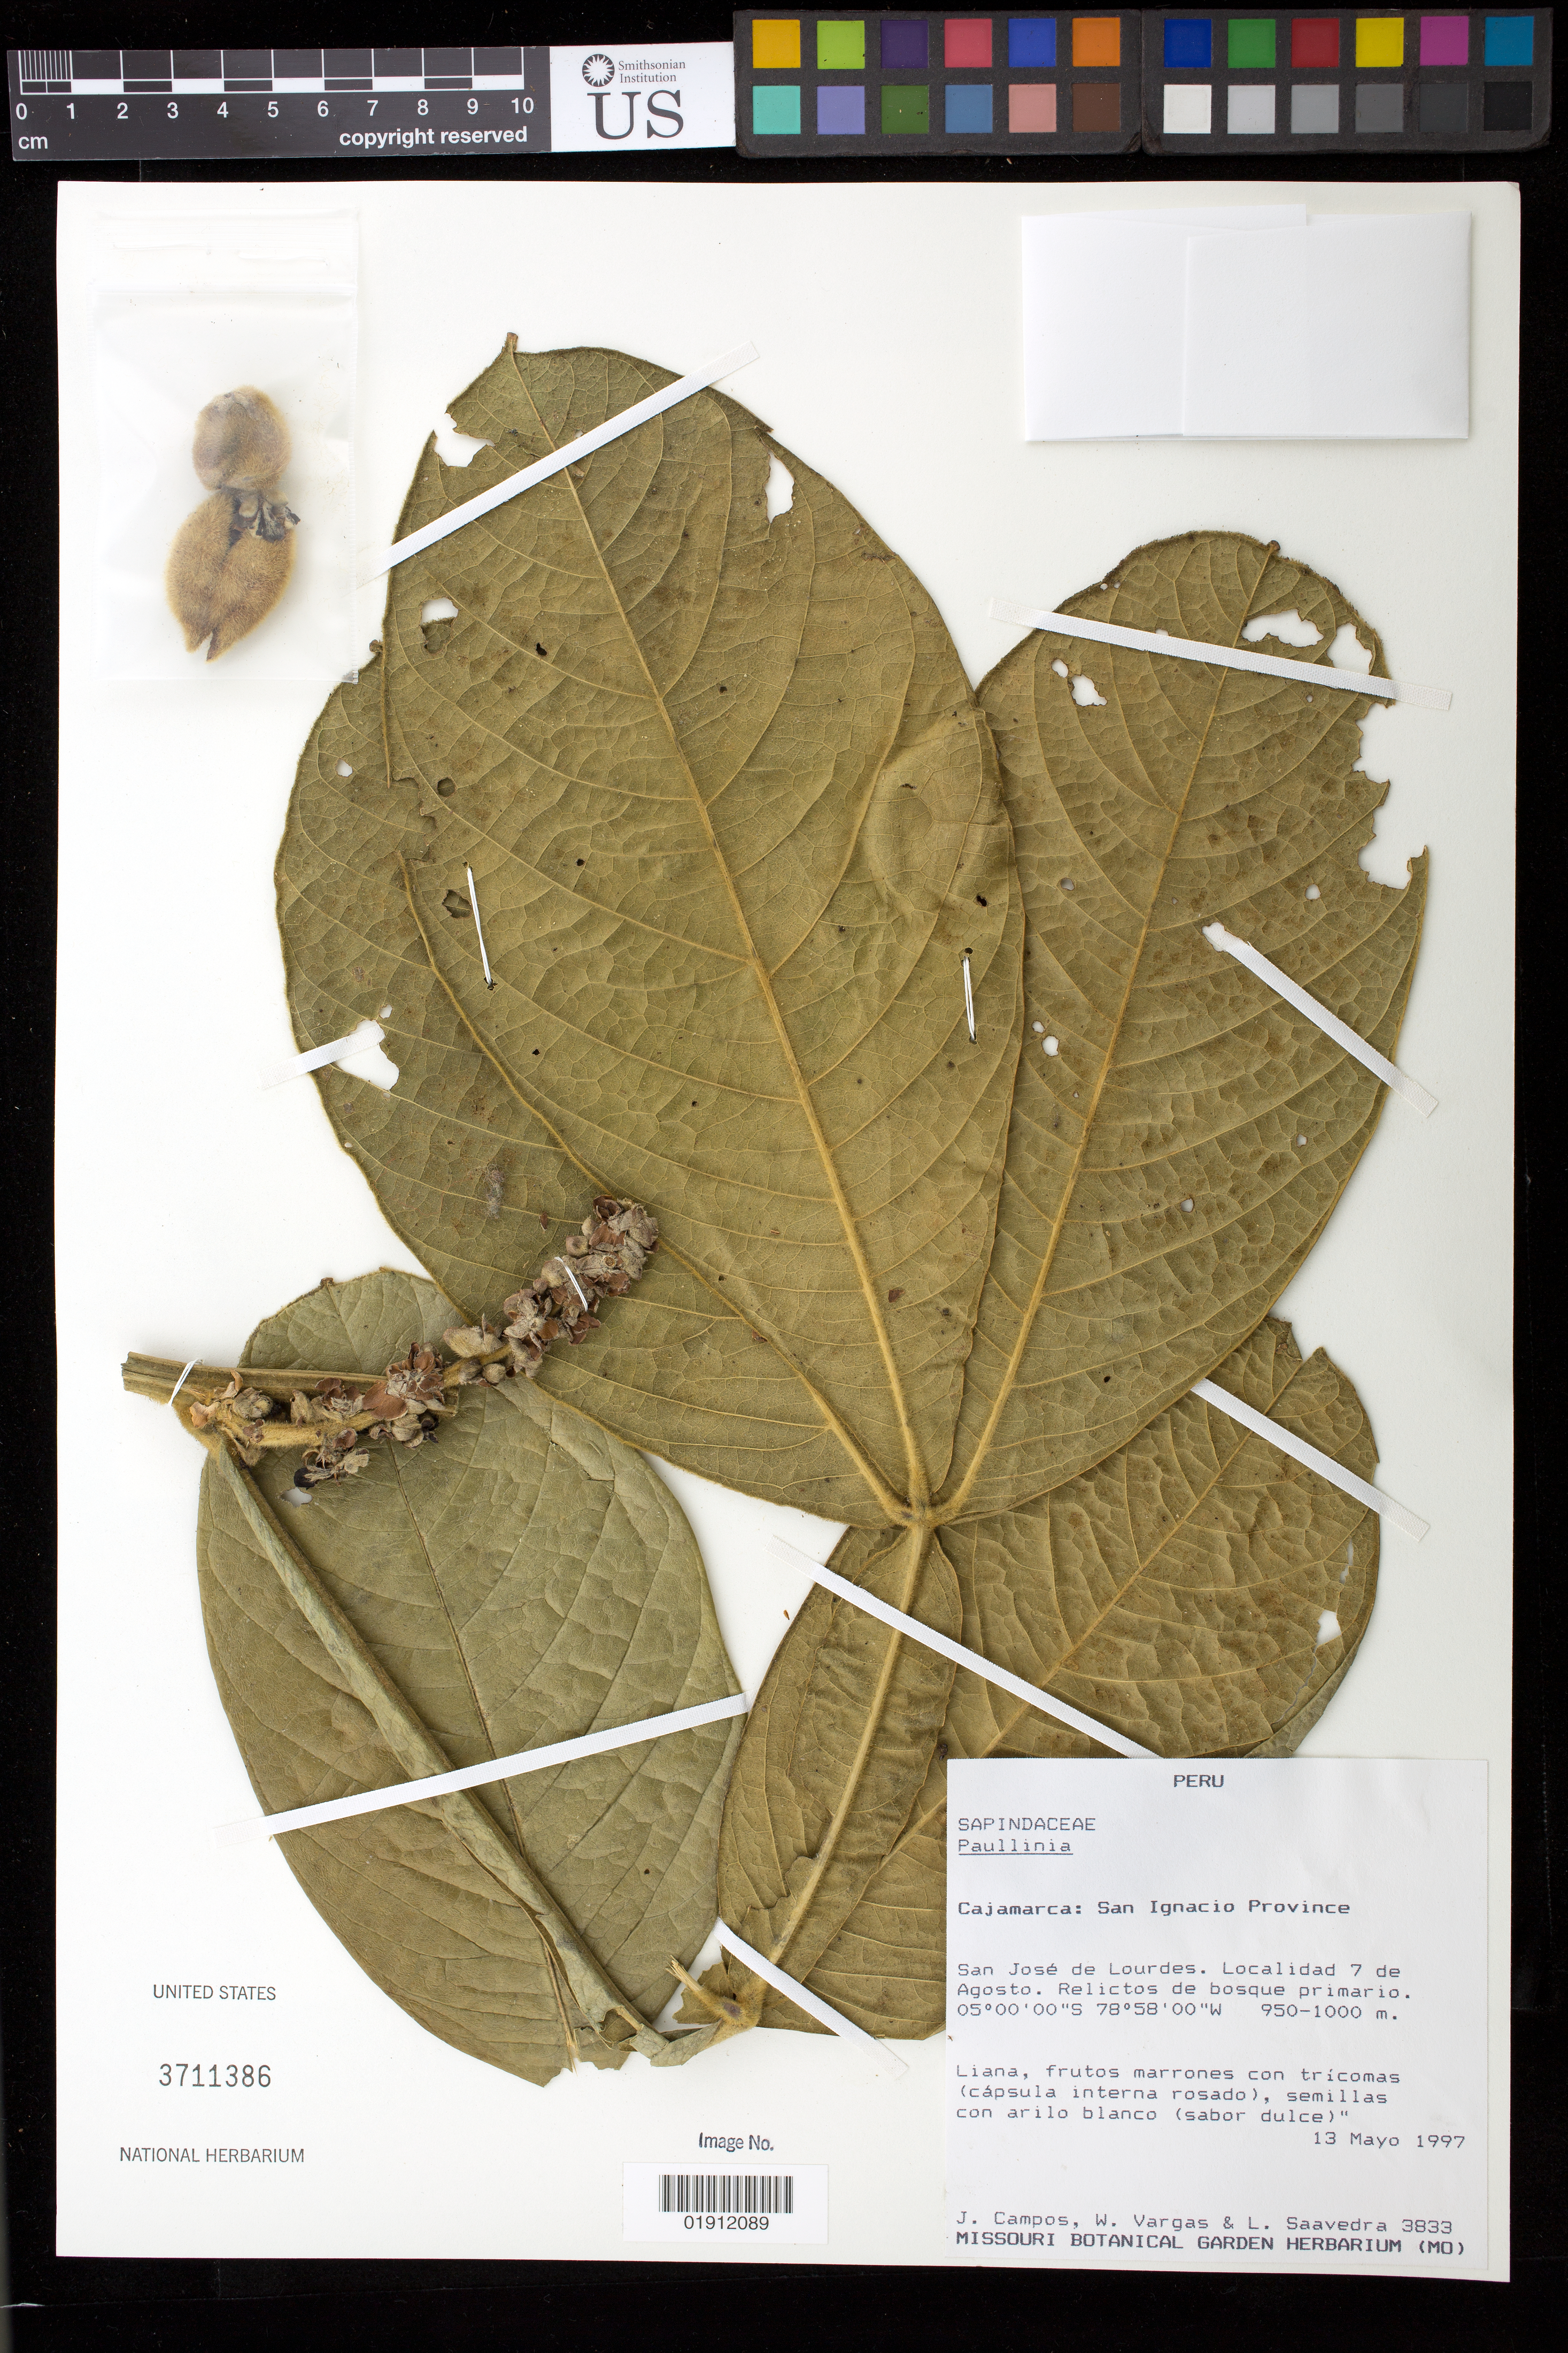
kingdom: Plantae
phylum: Tracheophyta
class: Magnoliopsida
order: Sapindales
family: Sapindaceae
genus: Paullinia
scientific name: Paullinia sp.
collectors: J. Campos, W. Vargas & L. Saavedra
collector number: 3833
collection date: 1997-05-13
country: Peru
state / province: Cajamarca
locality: San Ignacio Province; San José de Lourdes. Localidad 7 de Agosto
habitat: Relictos de bosque primario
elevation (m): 950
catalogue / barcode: US 3711386